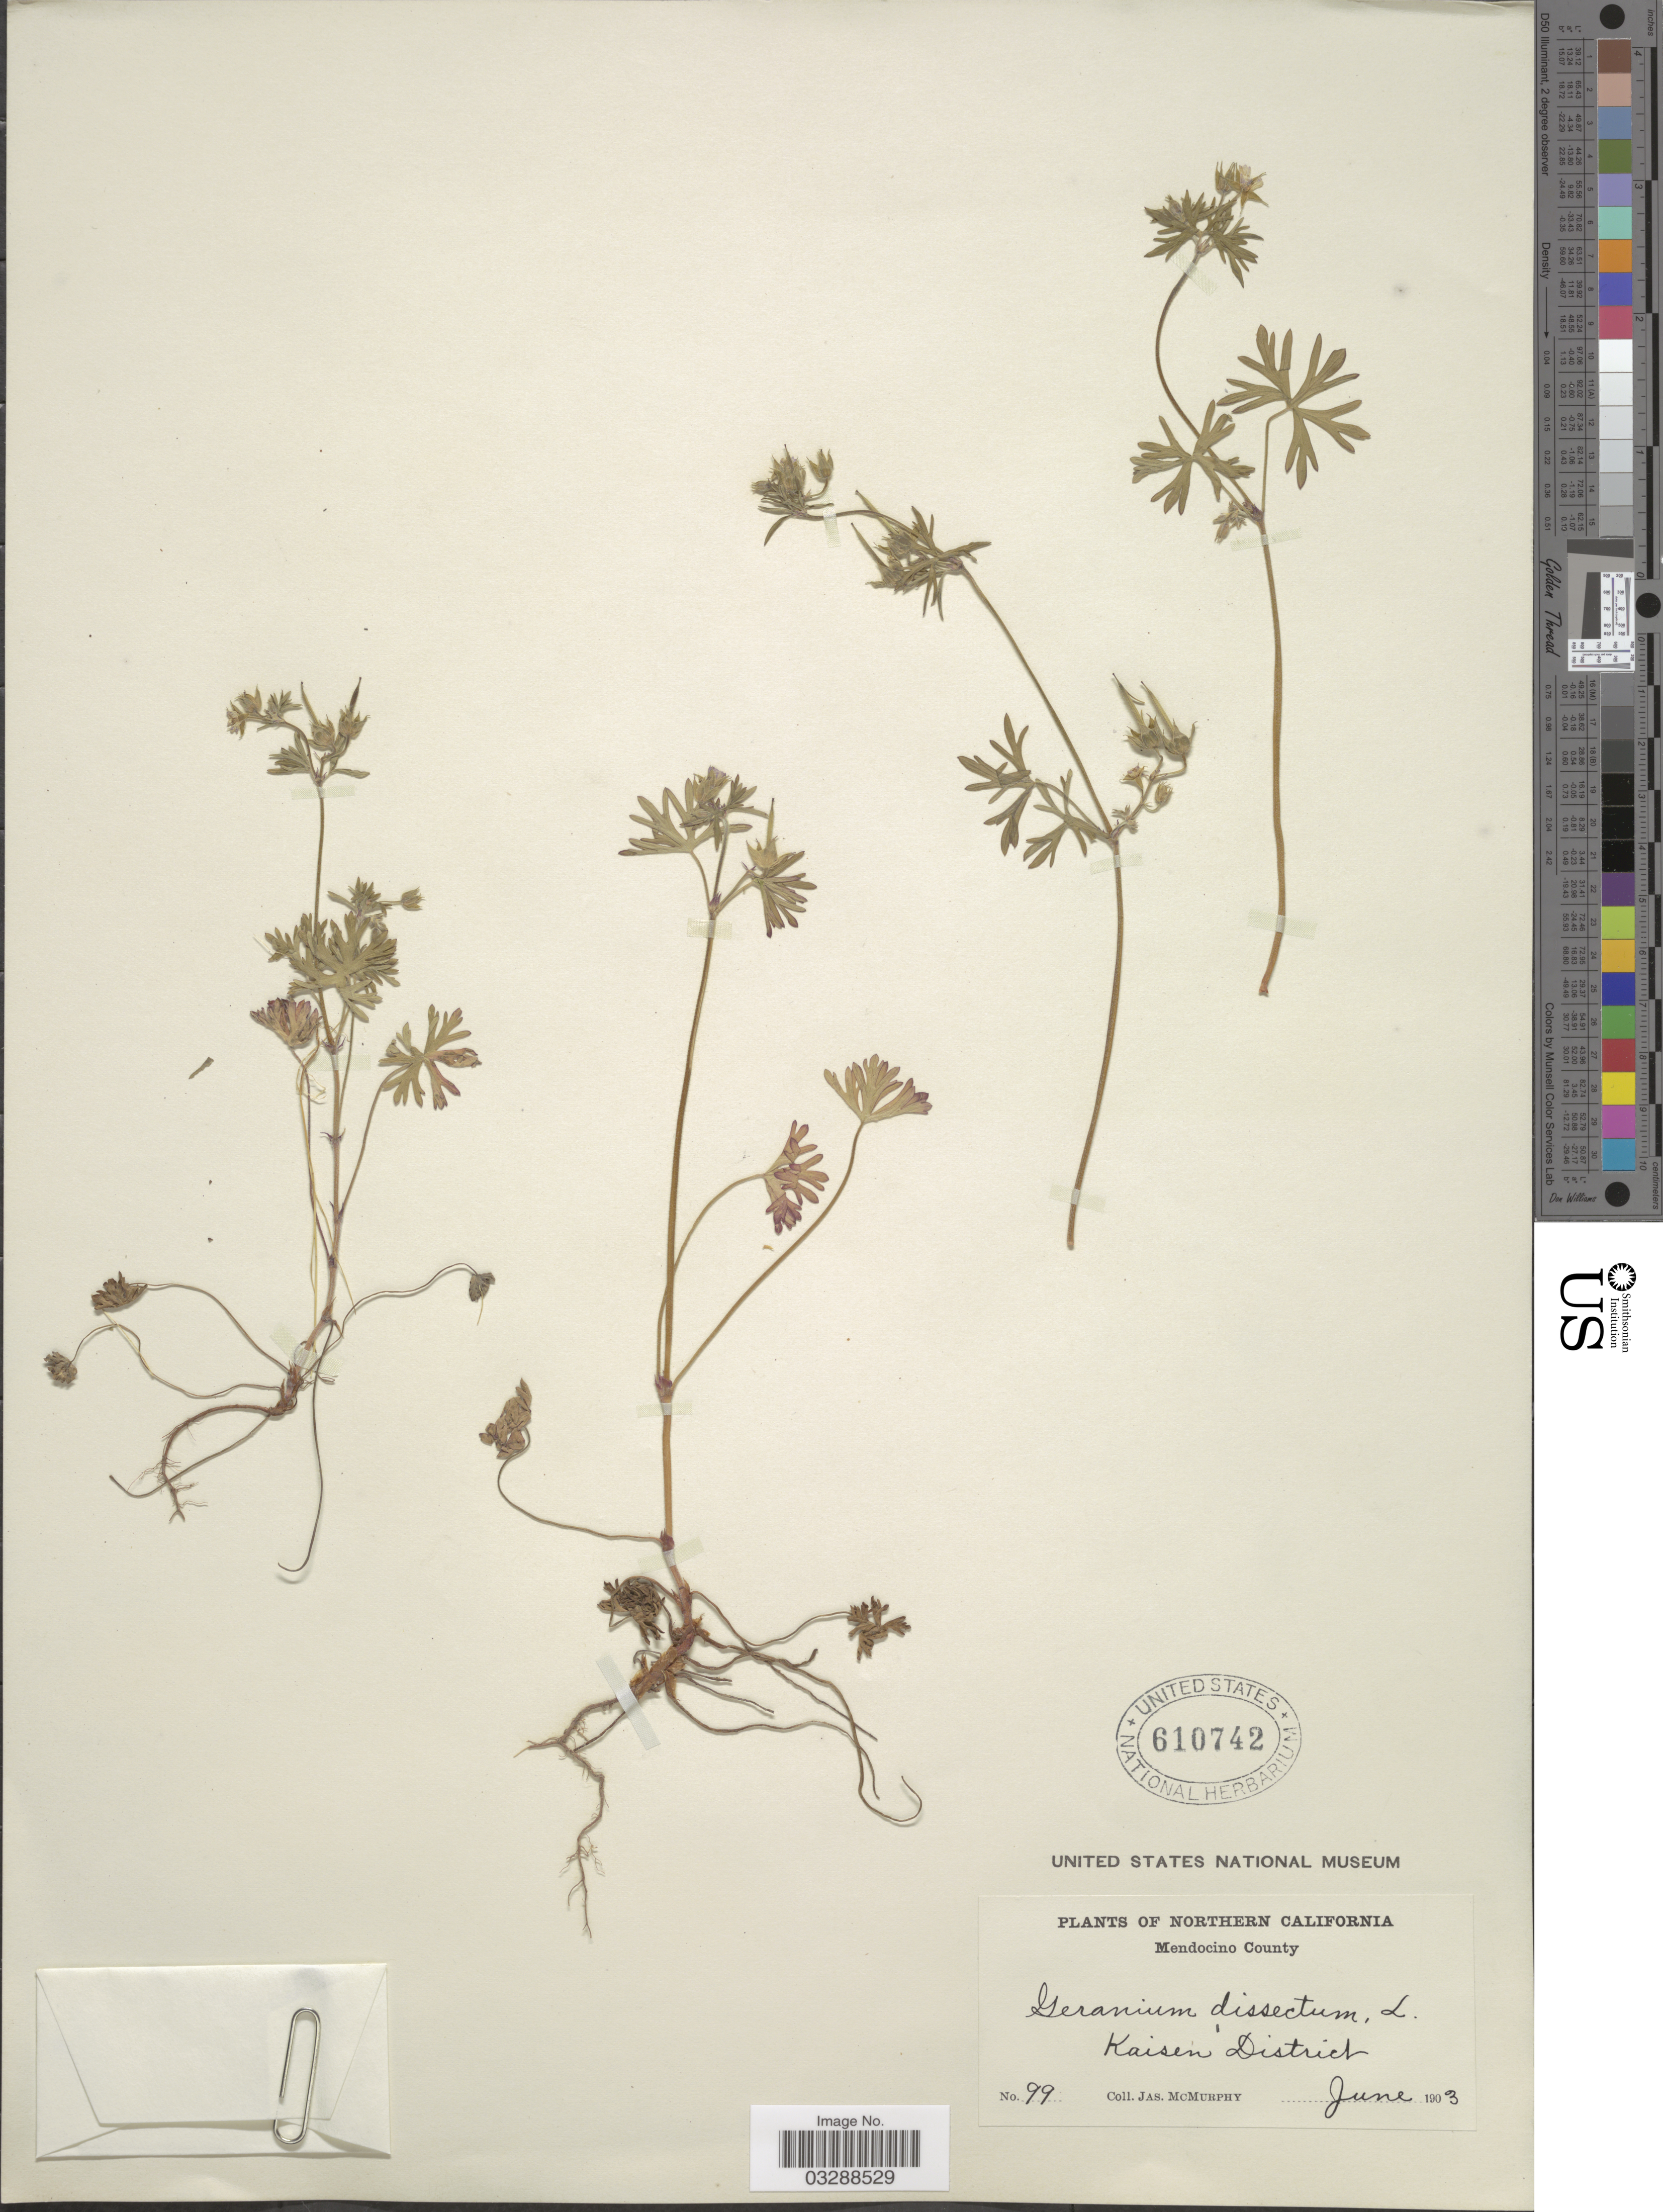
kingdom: Plantae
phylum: Tracheophyta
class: Magnoliopsida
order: Geraniales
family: Geraniaceae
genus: Geranium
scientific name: Geranium dissectum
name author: L.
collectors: J. McMurphy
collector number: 99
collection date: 1903-06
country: United States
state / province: California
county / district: Mendocino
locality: Northern California, Mendocino County, Kaisen District.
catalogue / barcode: US 610742